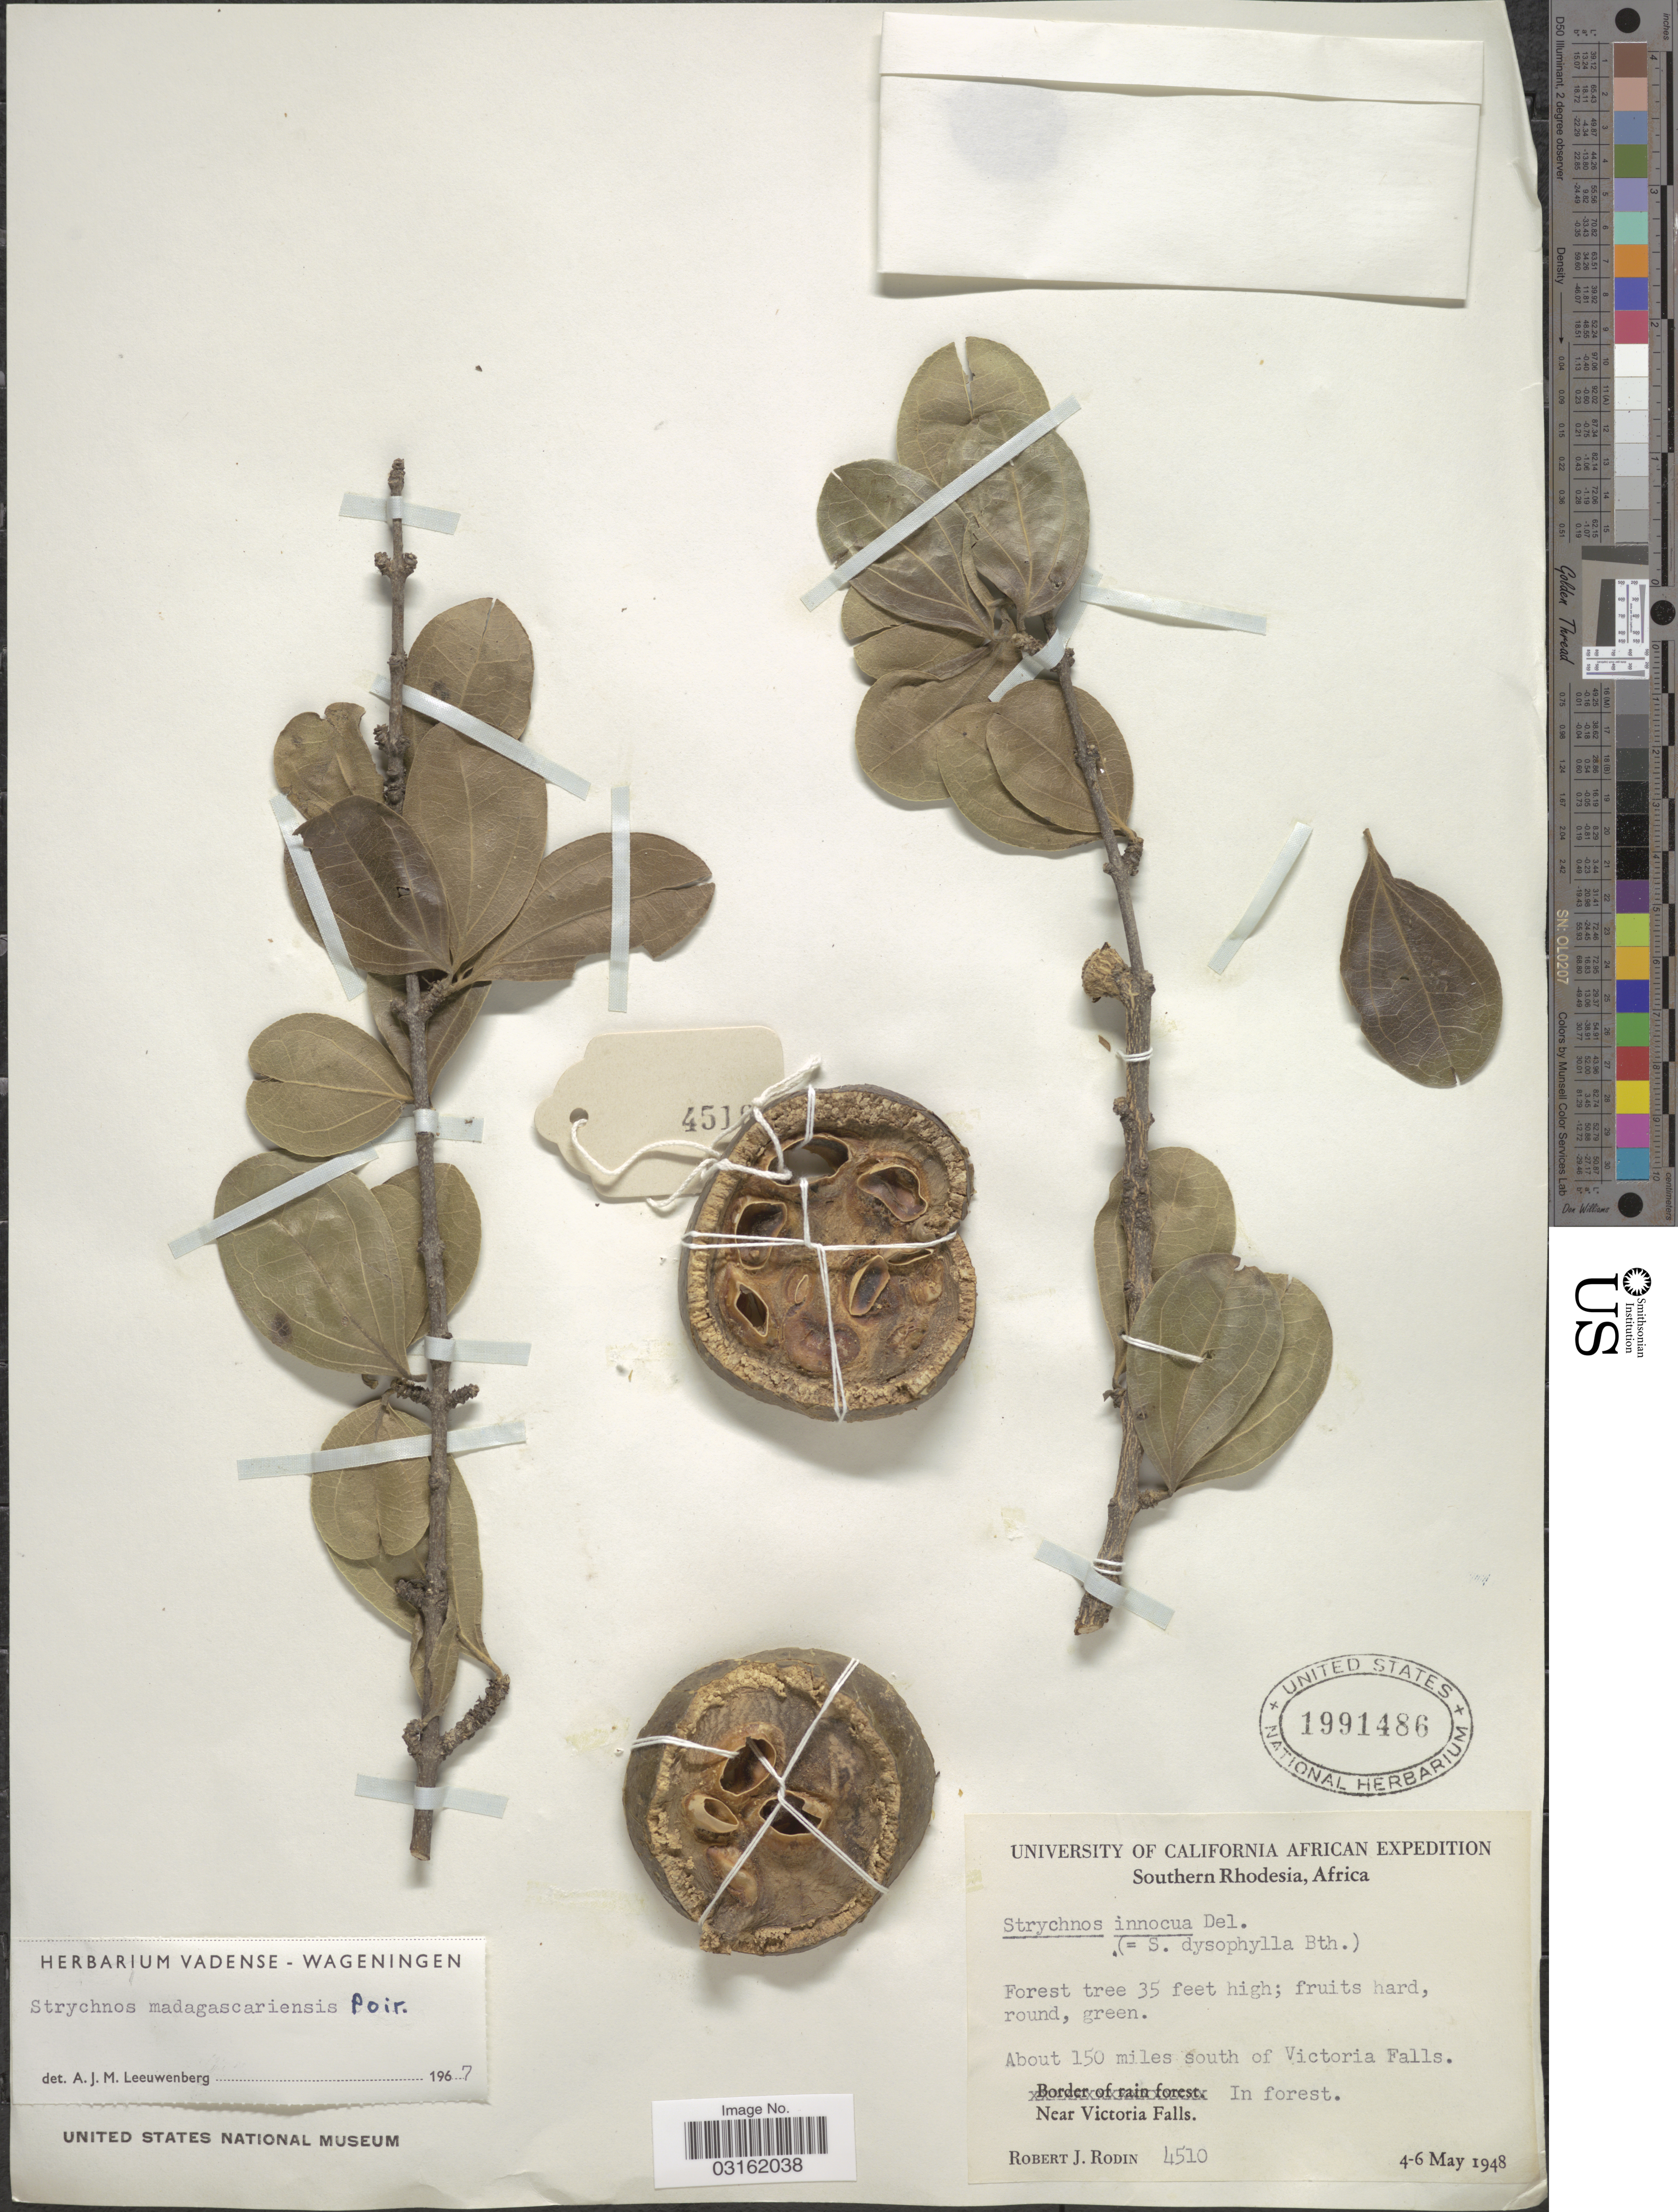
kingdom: Plantae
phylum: Tracheophyta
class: Magnoliopsida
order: Gentianales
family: Loganiaceae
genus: Strychnos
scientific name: Strychnos madagascariensis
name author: Poir.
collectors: R. J. Rodin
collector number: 4510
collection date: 1948-05-04/1948-05-06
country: Zimbabwe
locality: Southern Rhodesia, About 150 miles south of Victoria Falls. Near Victoria Falls.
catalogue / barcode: US 1991486